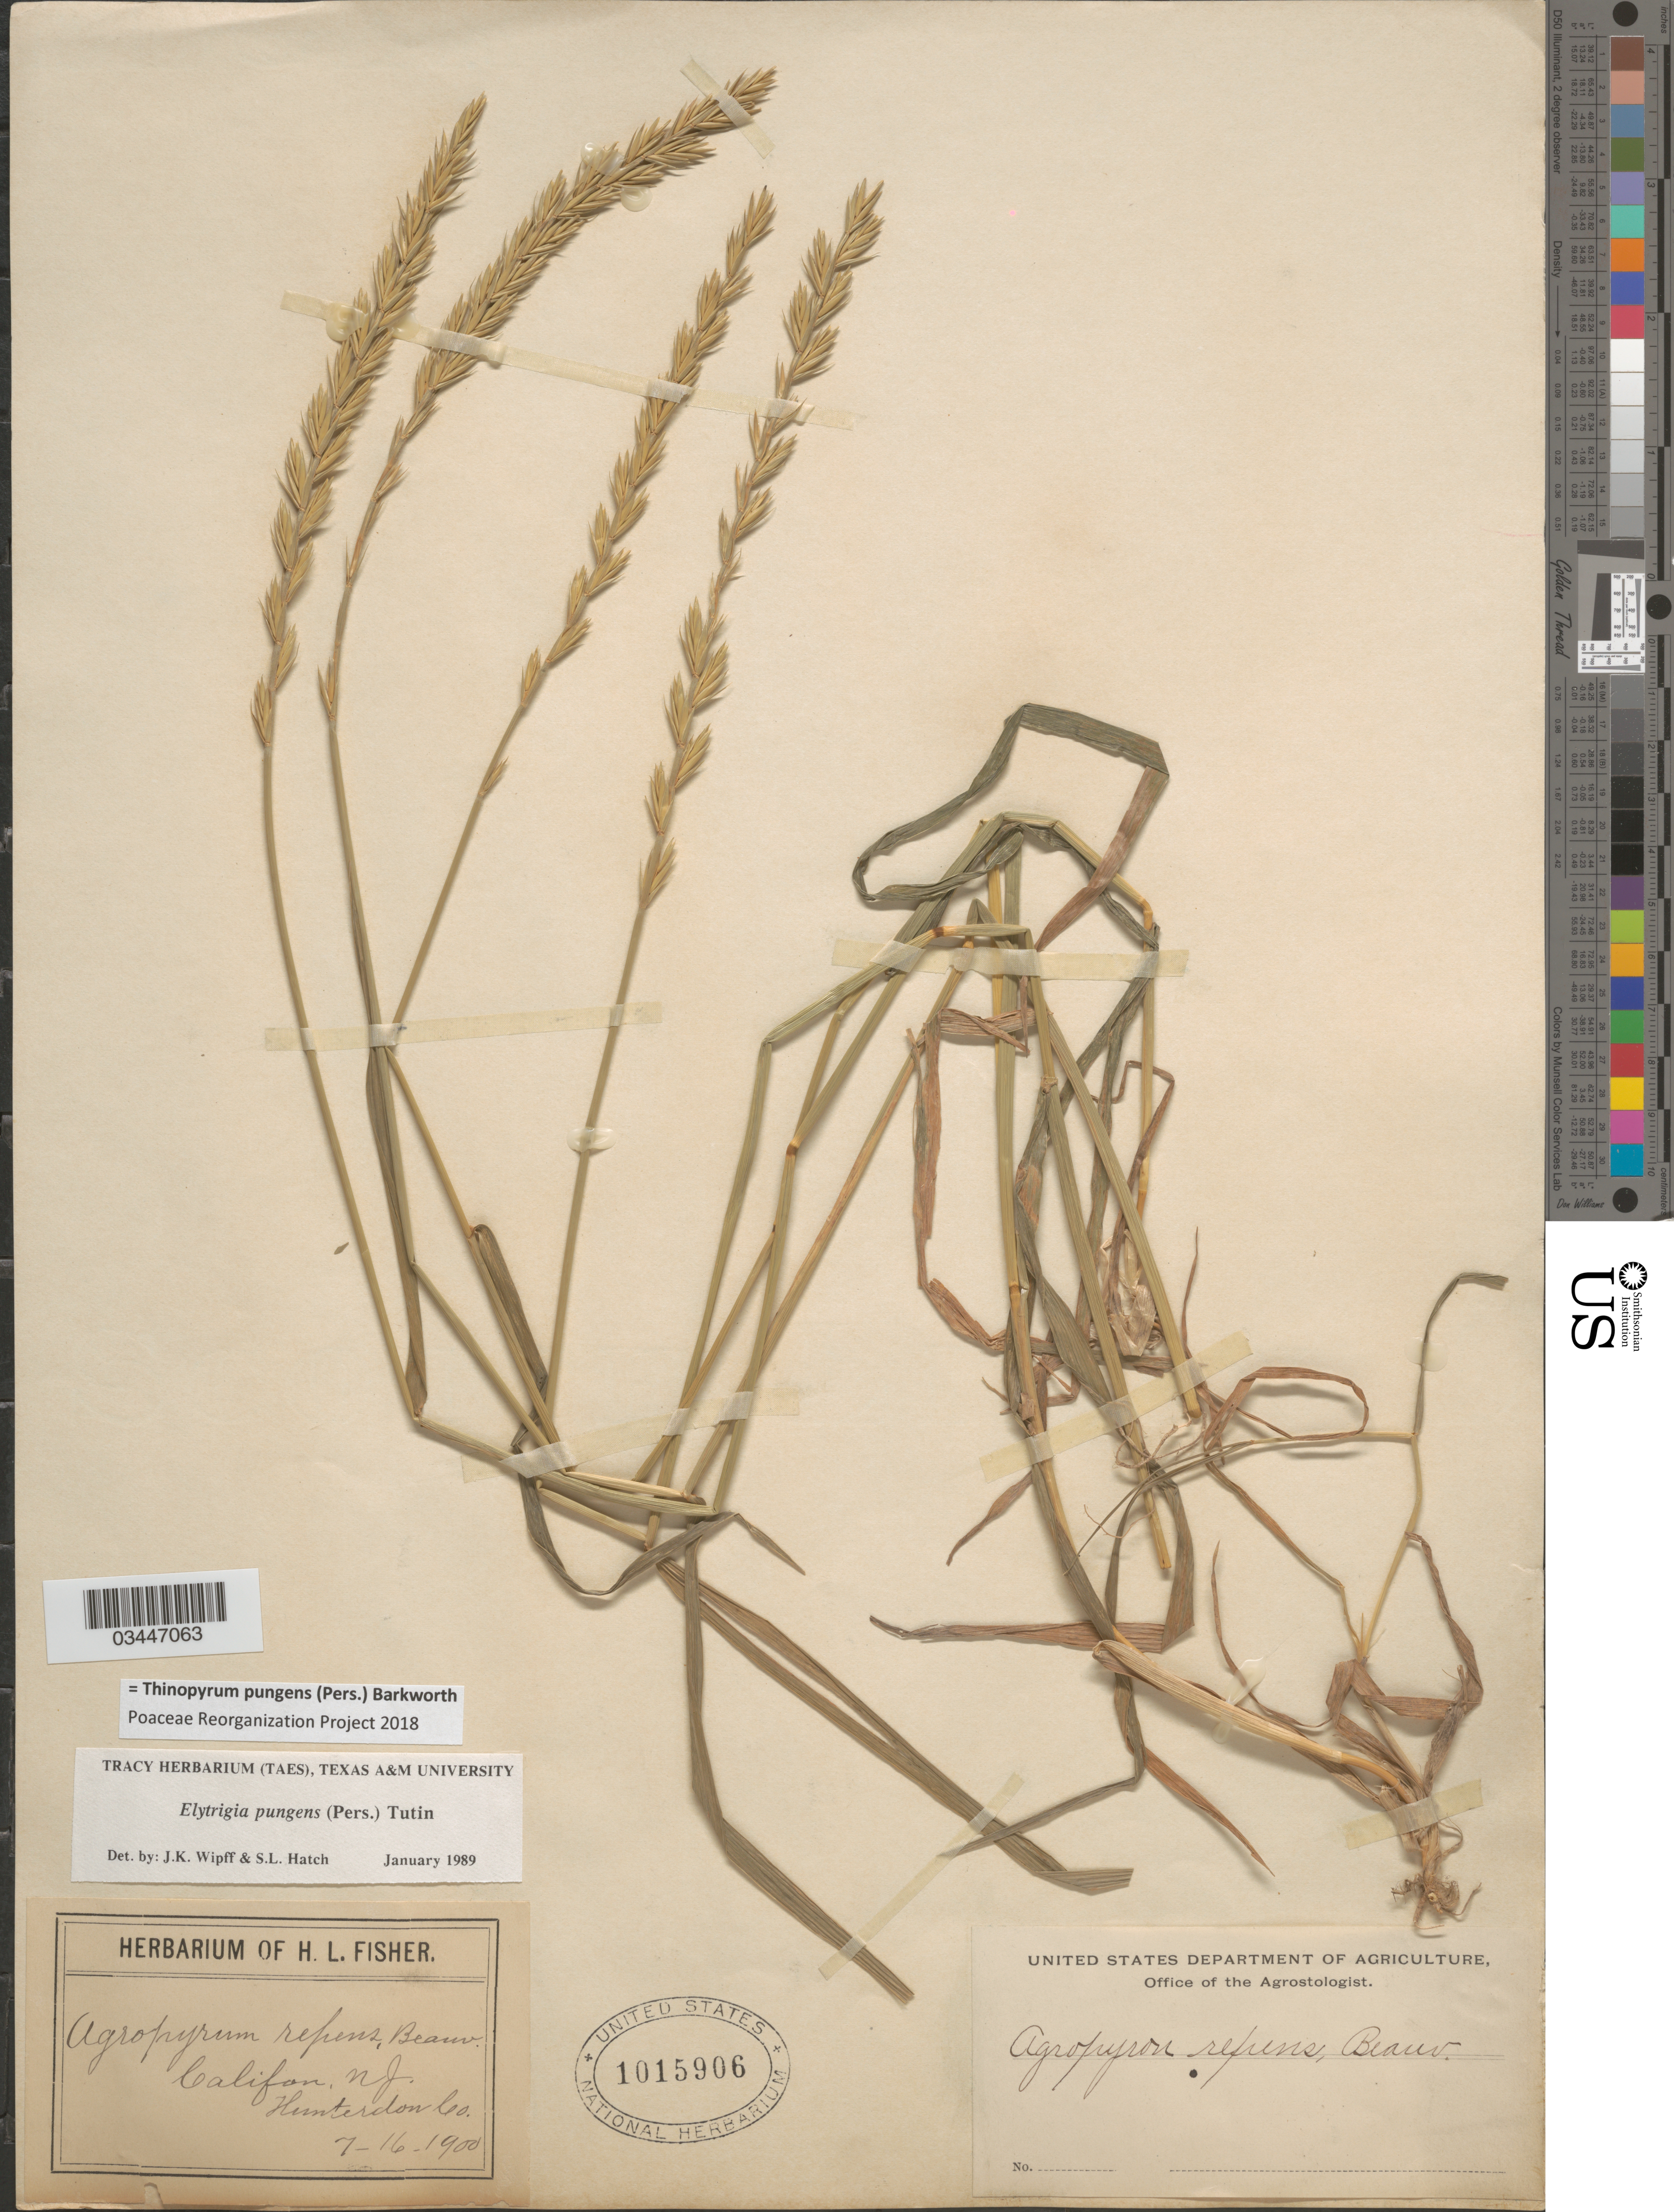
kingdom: Plantae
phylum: Tracheophyta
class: Liliopsida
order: Poales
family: Poaceae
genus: Thinopyrum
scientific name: Thinopyrum pungens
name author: (Pers.) Barkworth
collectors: ex herb. of H. L. Fisher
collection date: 1900-07-16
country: United States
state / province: New Jersey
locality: Califon. Hunterdon Co.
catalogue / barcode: US 1015906